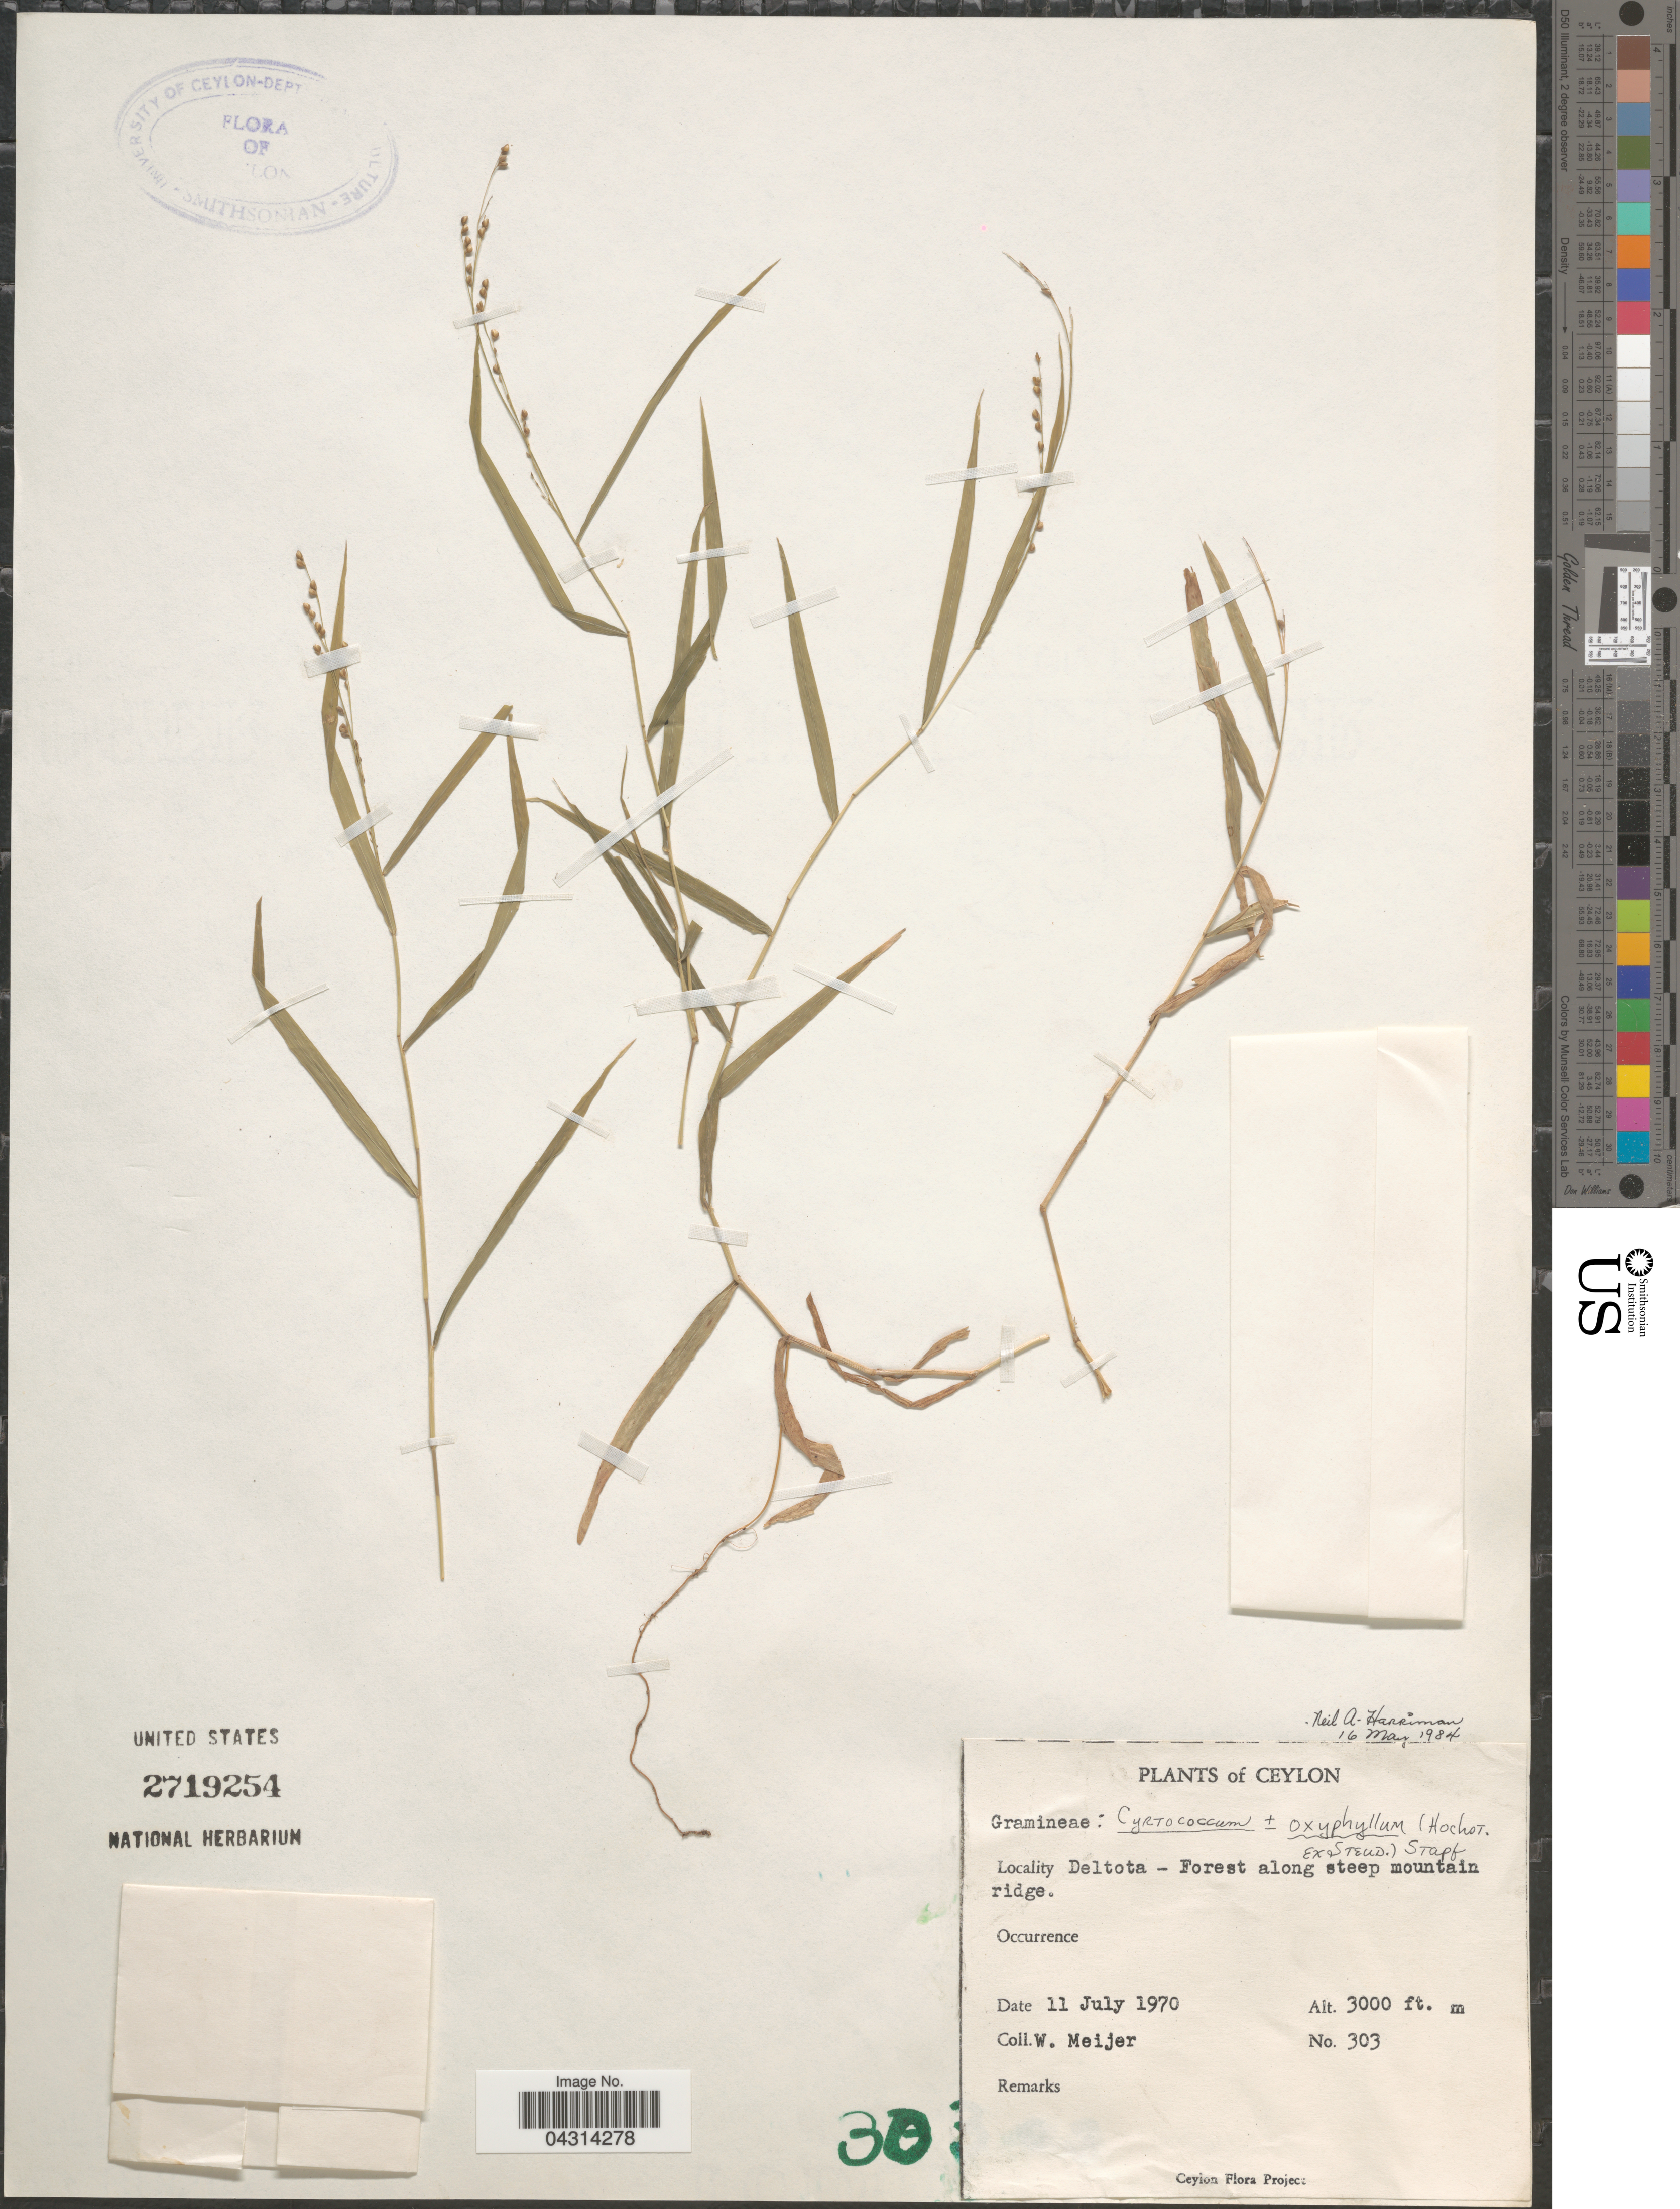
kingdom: Plantae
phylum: Tracheophyta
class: Liliopsida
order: Poales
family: Poaceae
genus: Cyrtococcum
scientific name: Cyrtococcum oxyphyllum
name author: (Steud.) Stapf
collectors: W. Meijer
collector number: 303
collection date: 1970-07-11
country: Sri Lanka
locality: Ceylon. Deltota - Forest along steep mountain ridge.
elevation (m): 914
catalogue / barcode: US 2719254